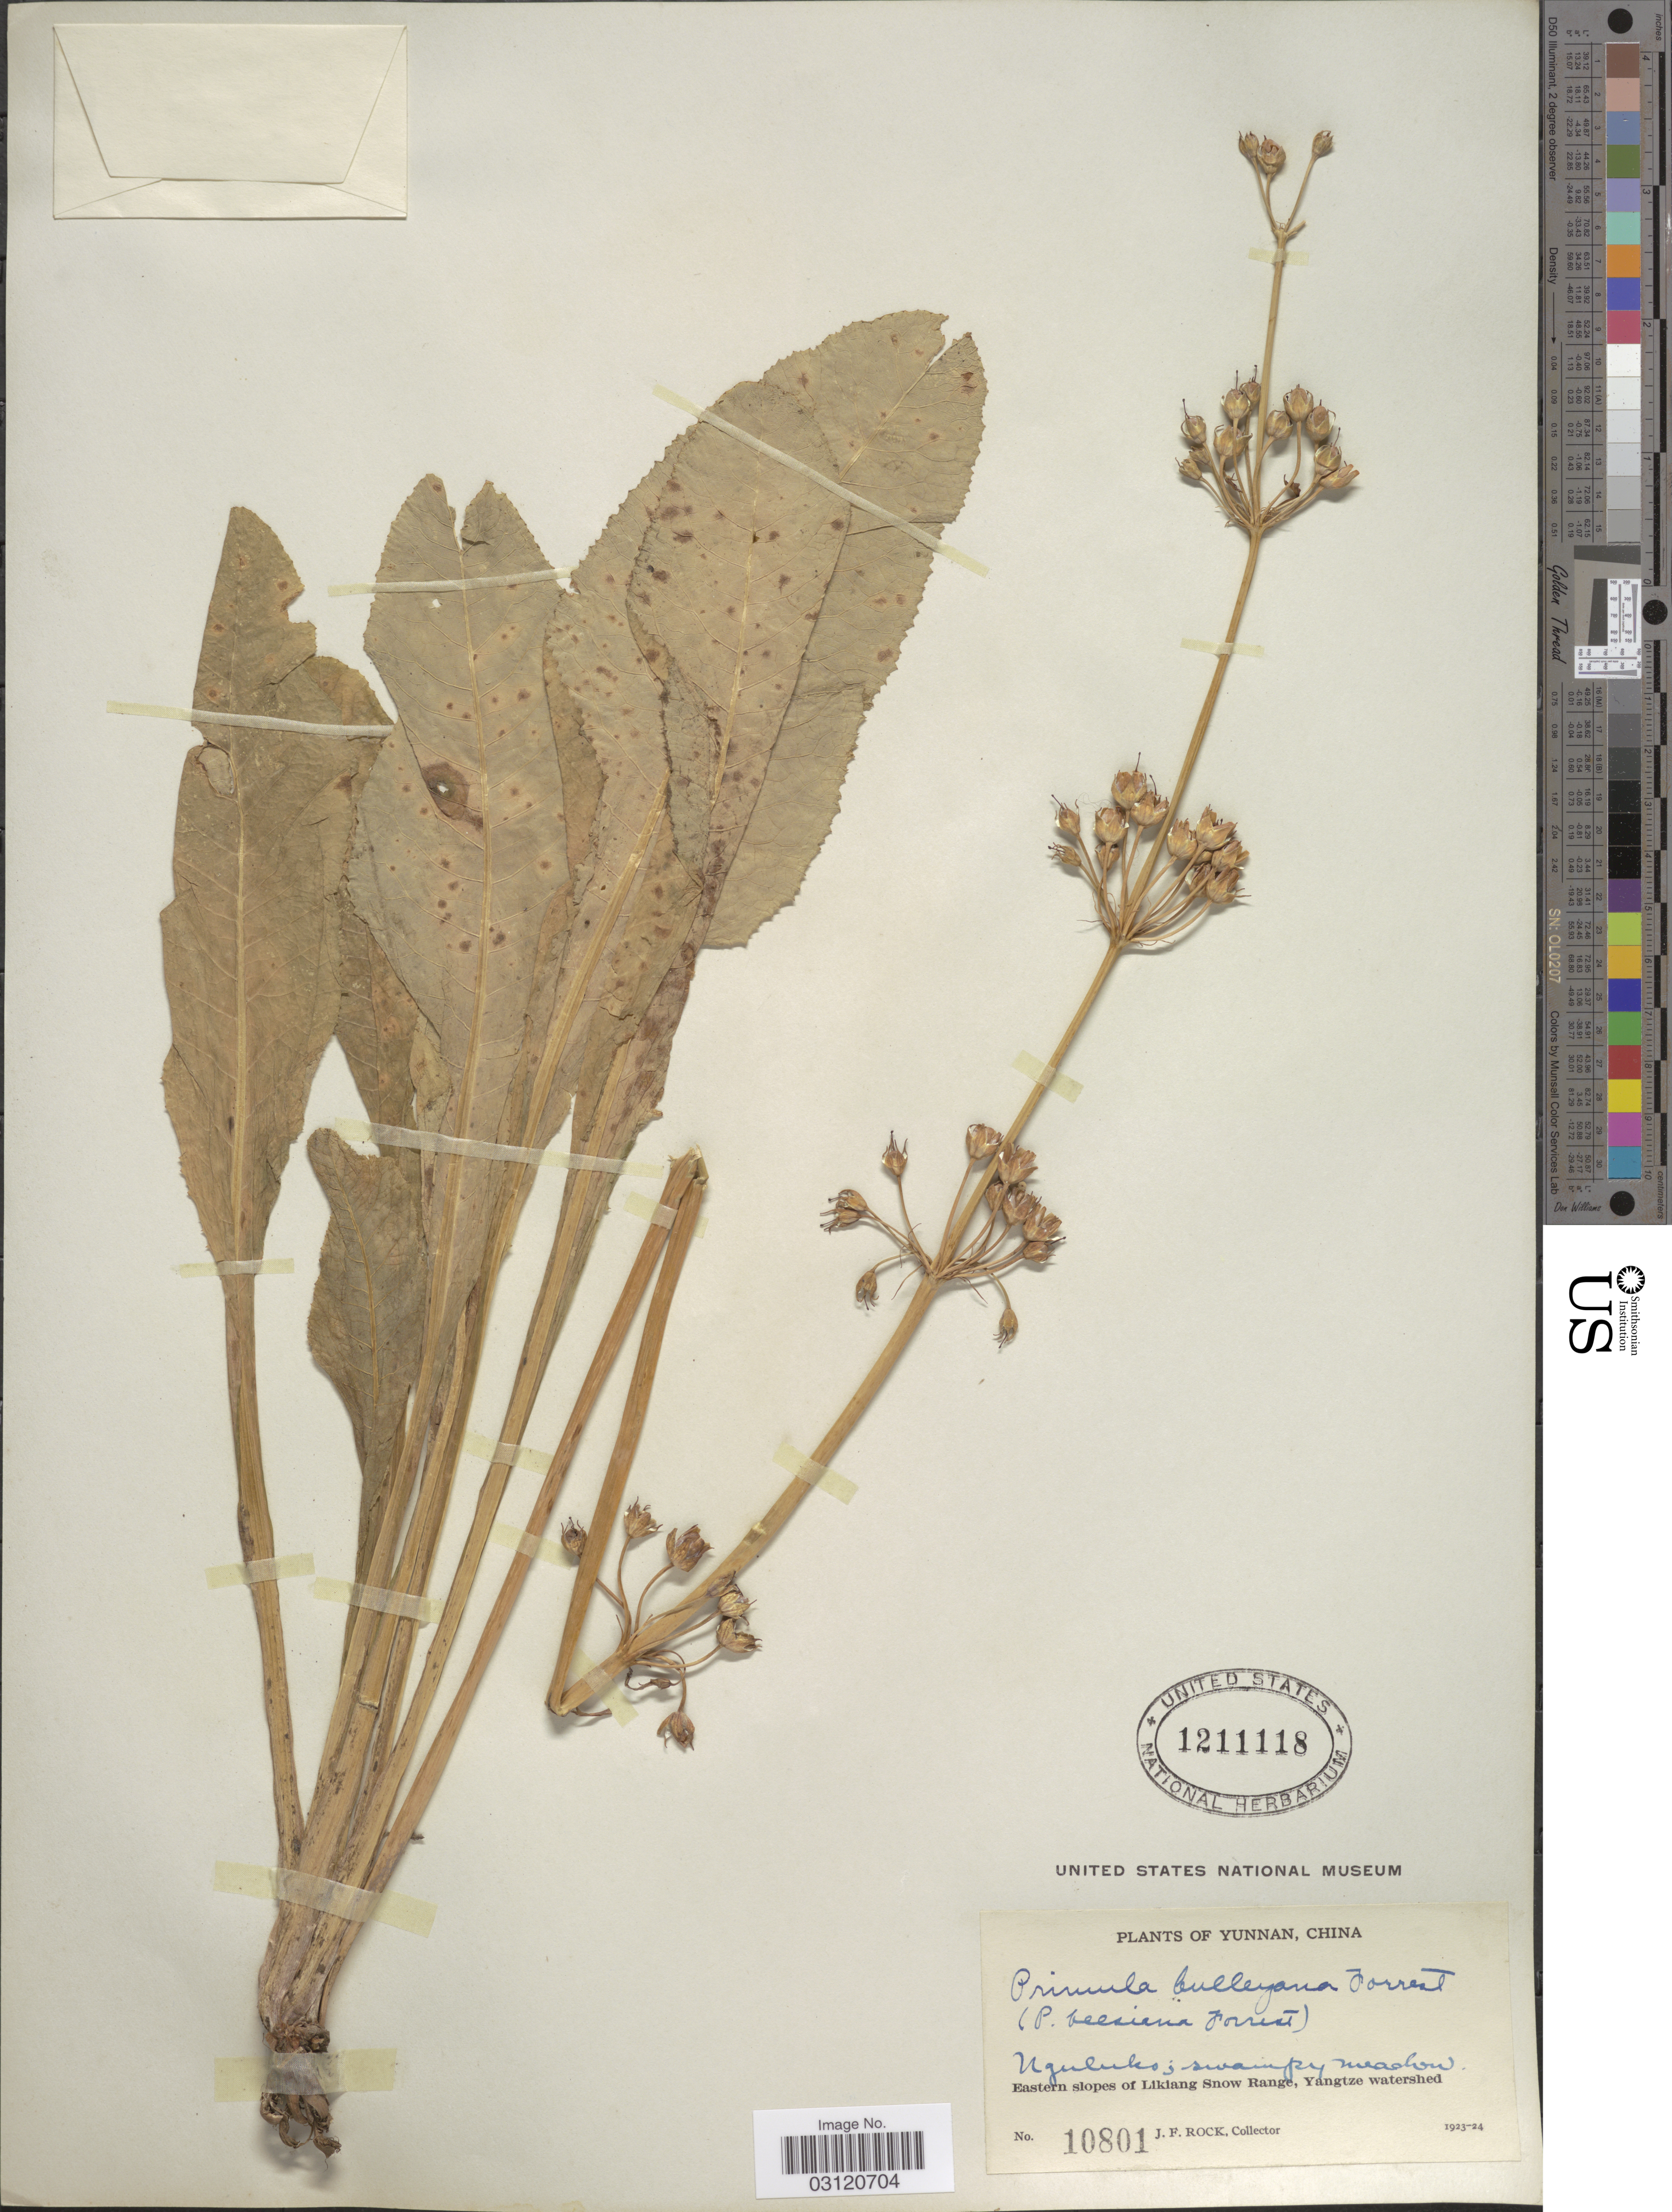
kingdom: Plantae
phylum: Tracheophyta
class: Magnoliopsida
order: Ericales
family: Primulaceae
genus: Primula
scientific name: Primula bulleyana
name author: Forrest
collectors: J. Rock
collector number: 10801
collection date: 1923/1924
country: China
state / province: Yunnan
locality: Nguluke; swampy meadow, Eastern slopes of Likiang Snow Range, Yangtze watershed.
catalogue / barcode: US 1211118